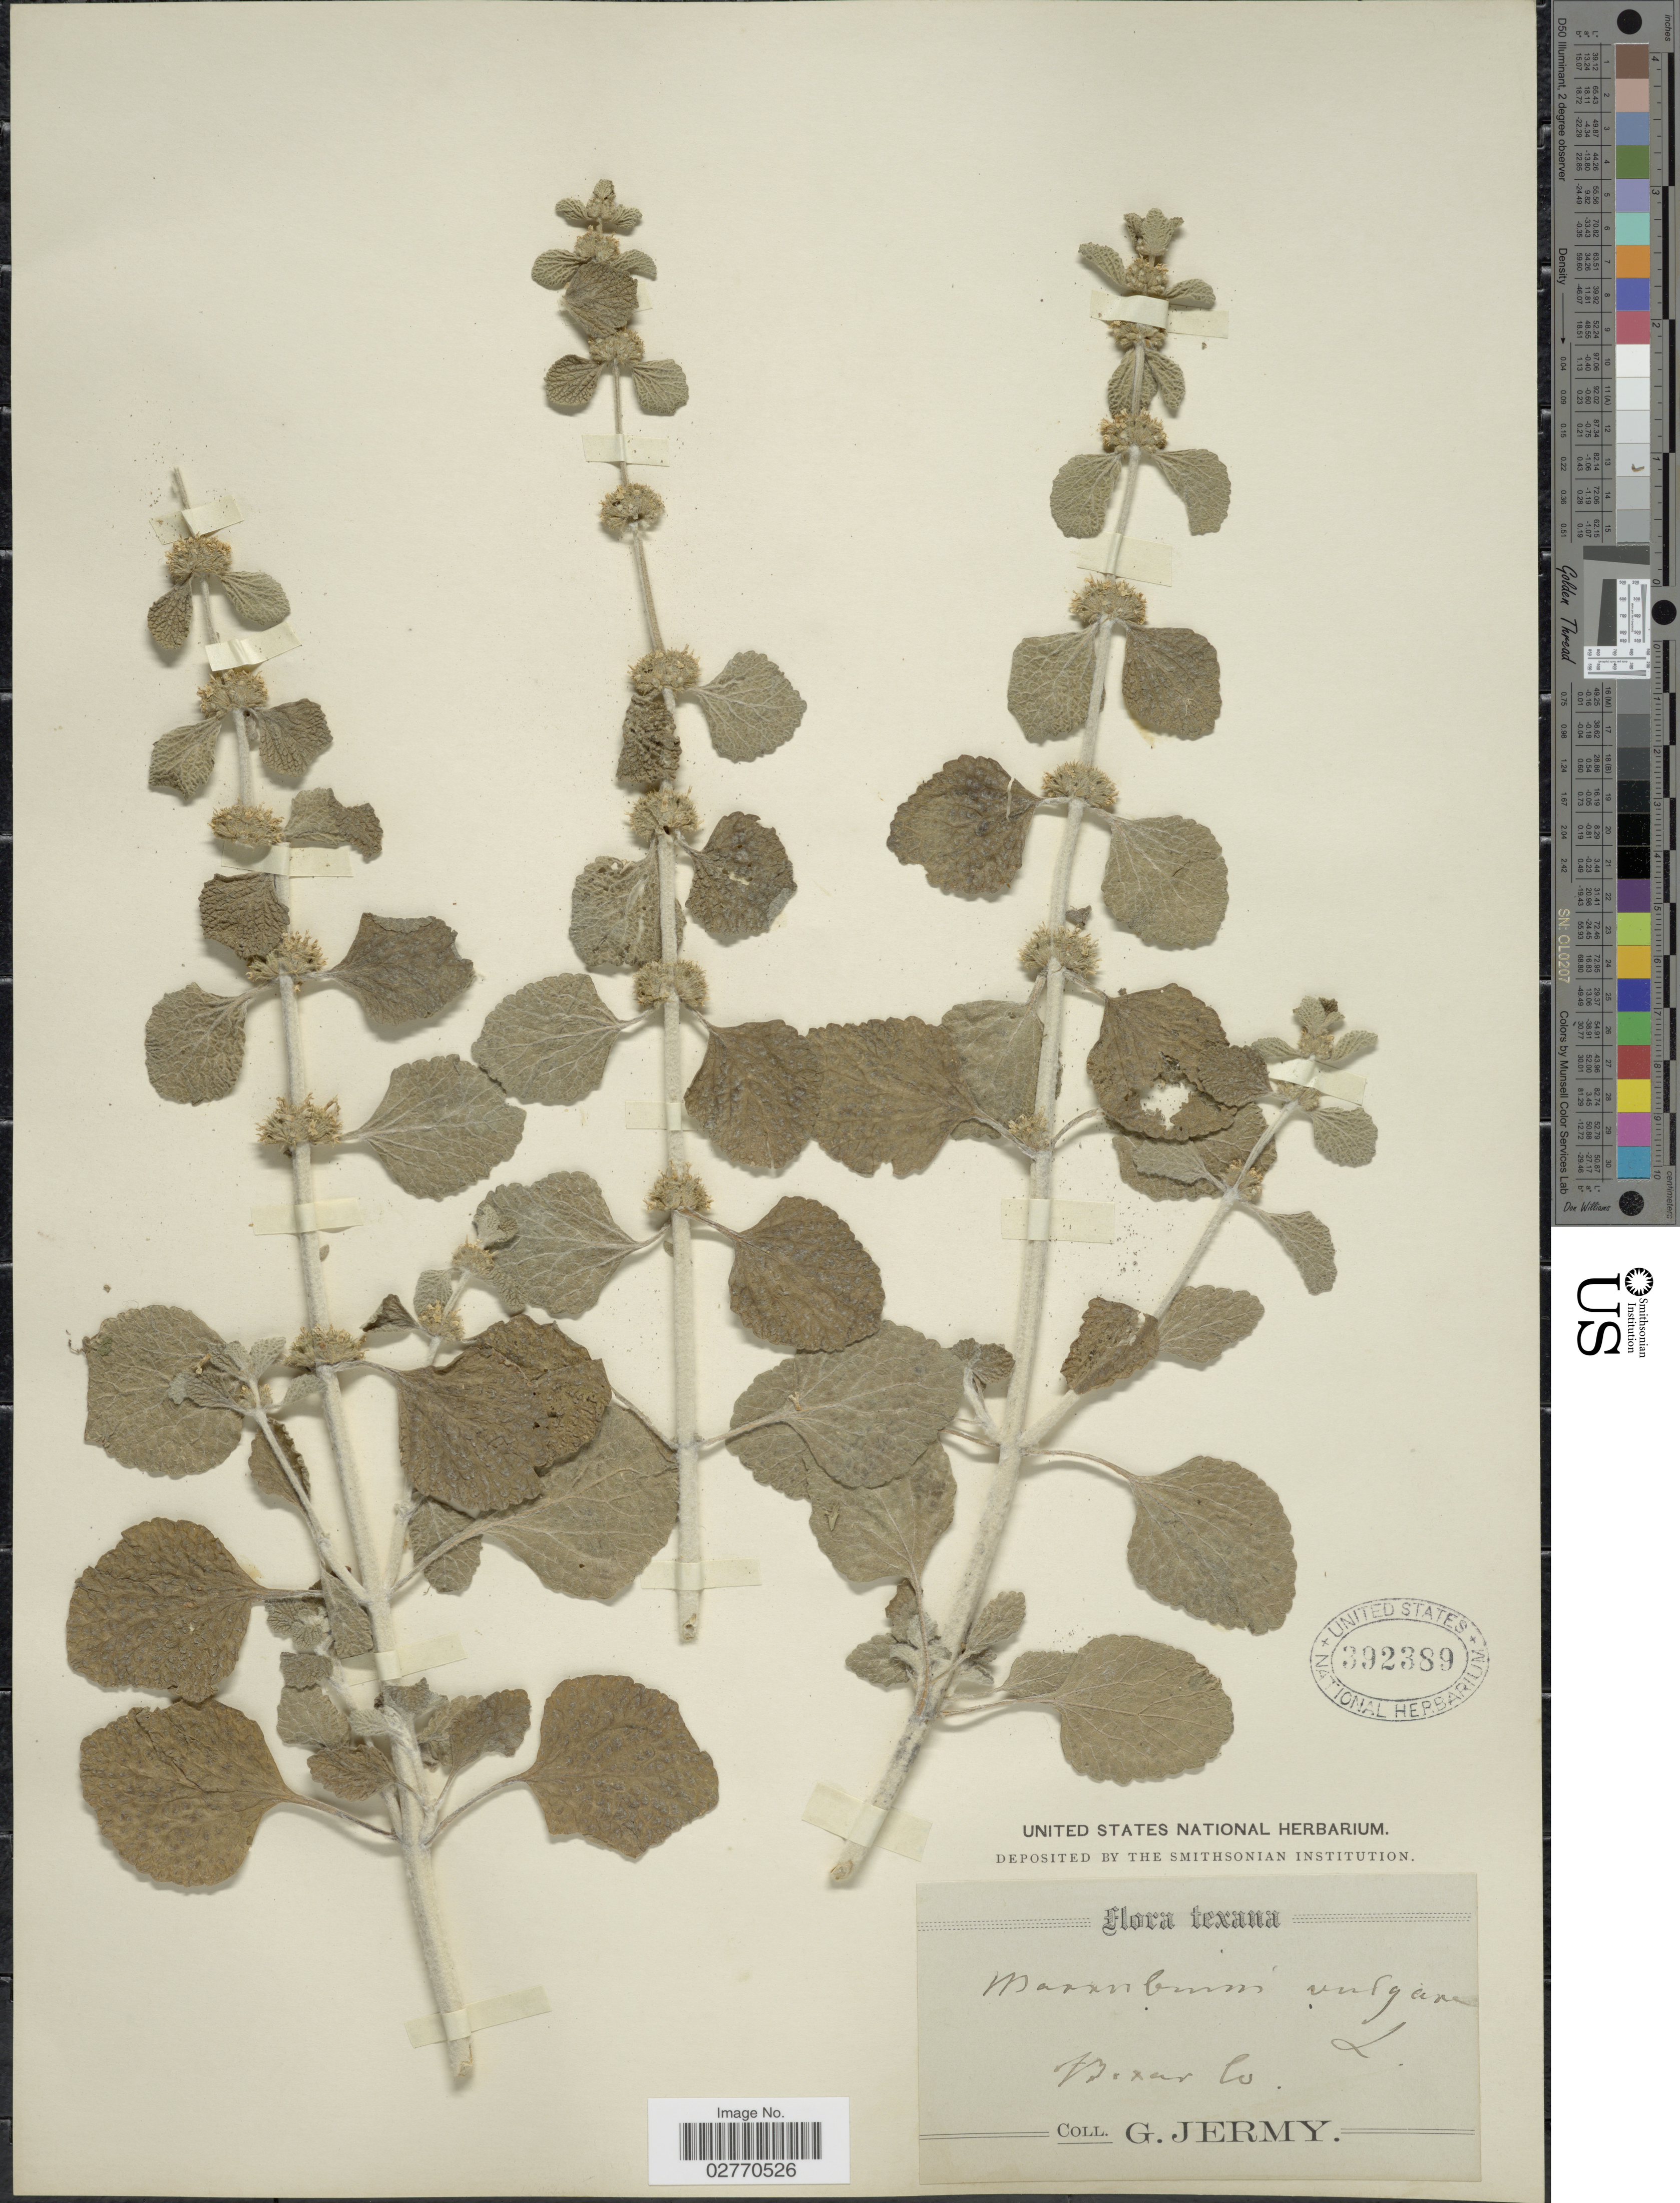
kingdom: Plantae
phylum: Tracheophyta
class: Magnoliopsida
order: Lamiales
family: Lamiaceae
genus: Marrubium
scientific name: Marrubium vulgare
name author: L.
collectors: G. Jermy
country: United States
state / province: Texas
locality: Bexar Co.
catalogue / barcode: US 392389